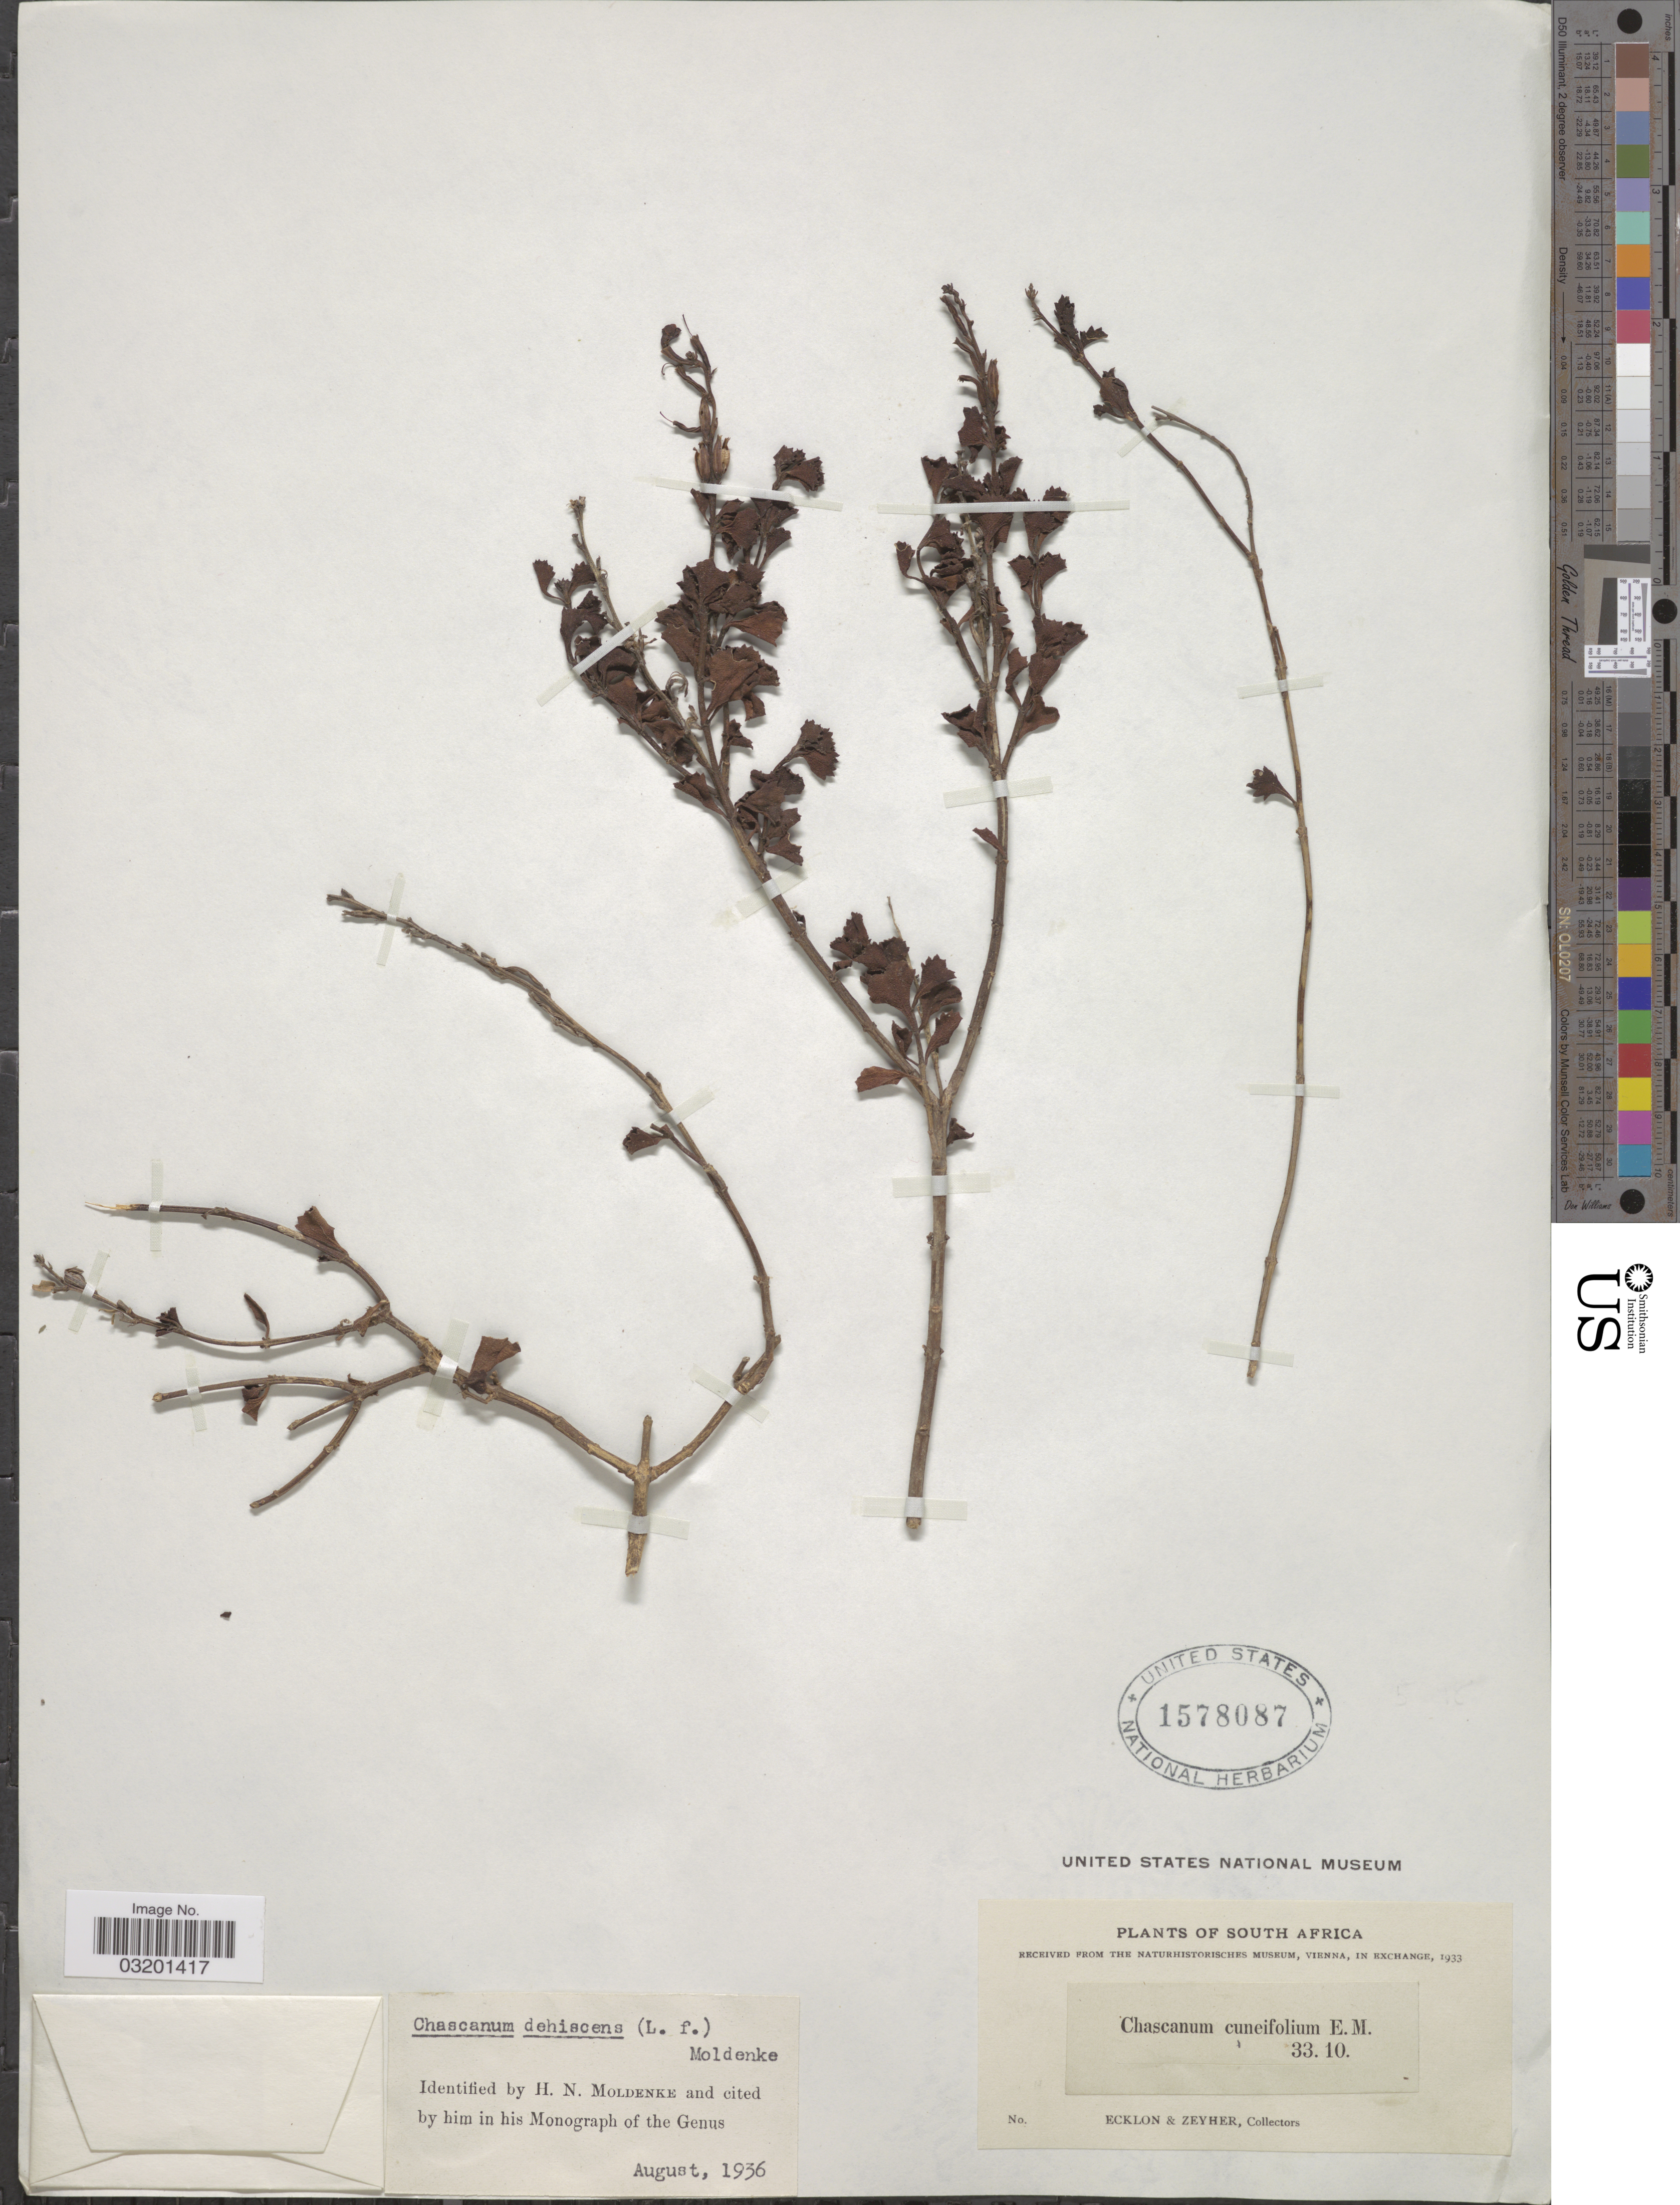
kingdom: Plantae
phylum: Tracheophyta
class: Magnoliopsida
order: Lamiales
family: Verbenaceae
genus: Chascanum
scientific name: Chascanum dehiscens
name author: (L. f.) Moldenke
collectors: -. Ecklon & -. Zeyher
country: South Africa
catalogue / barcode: US 1578087